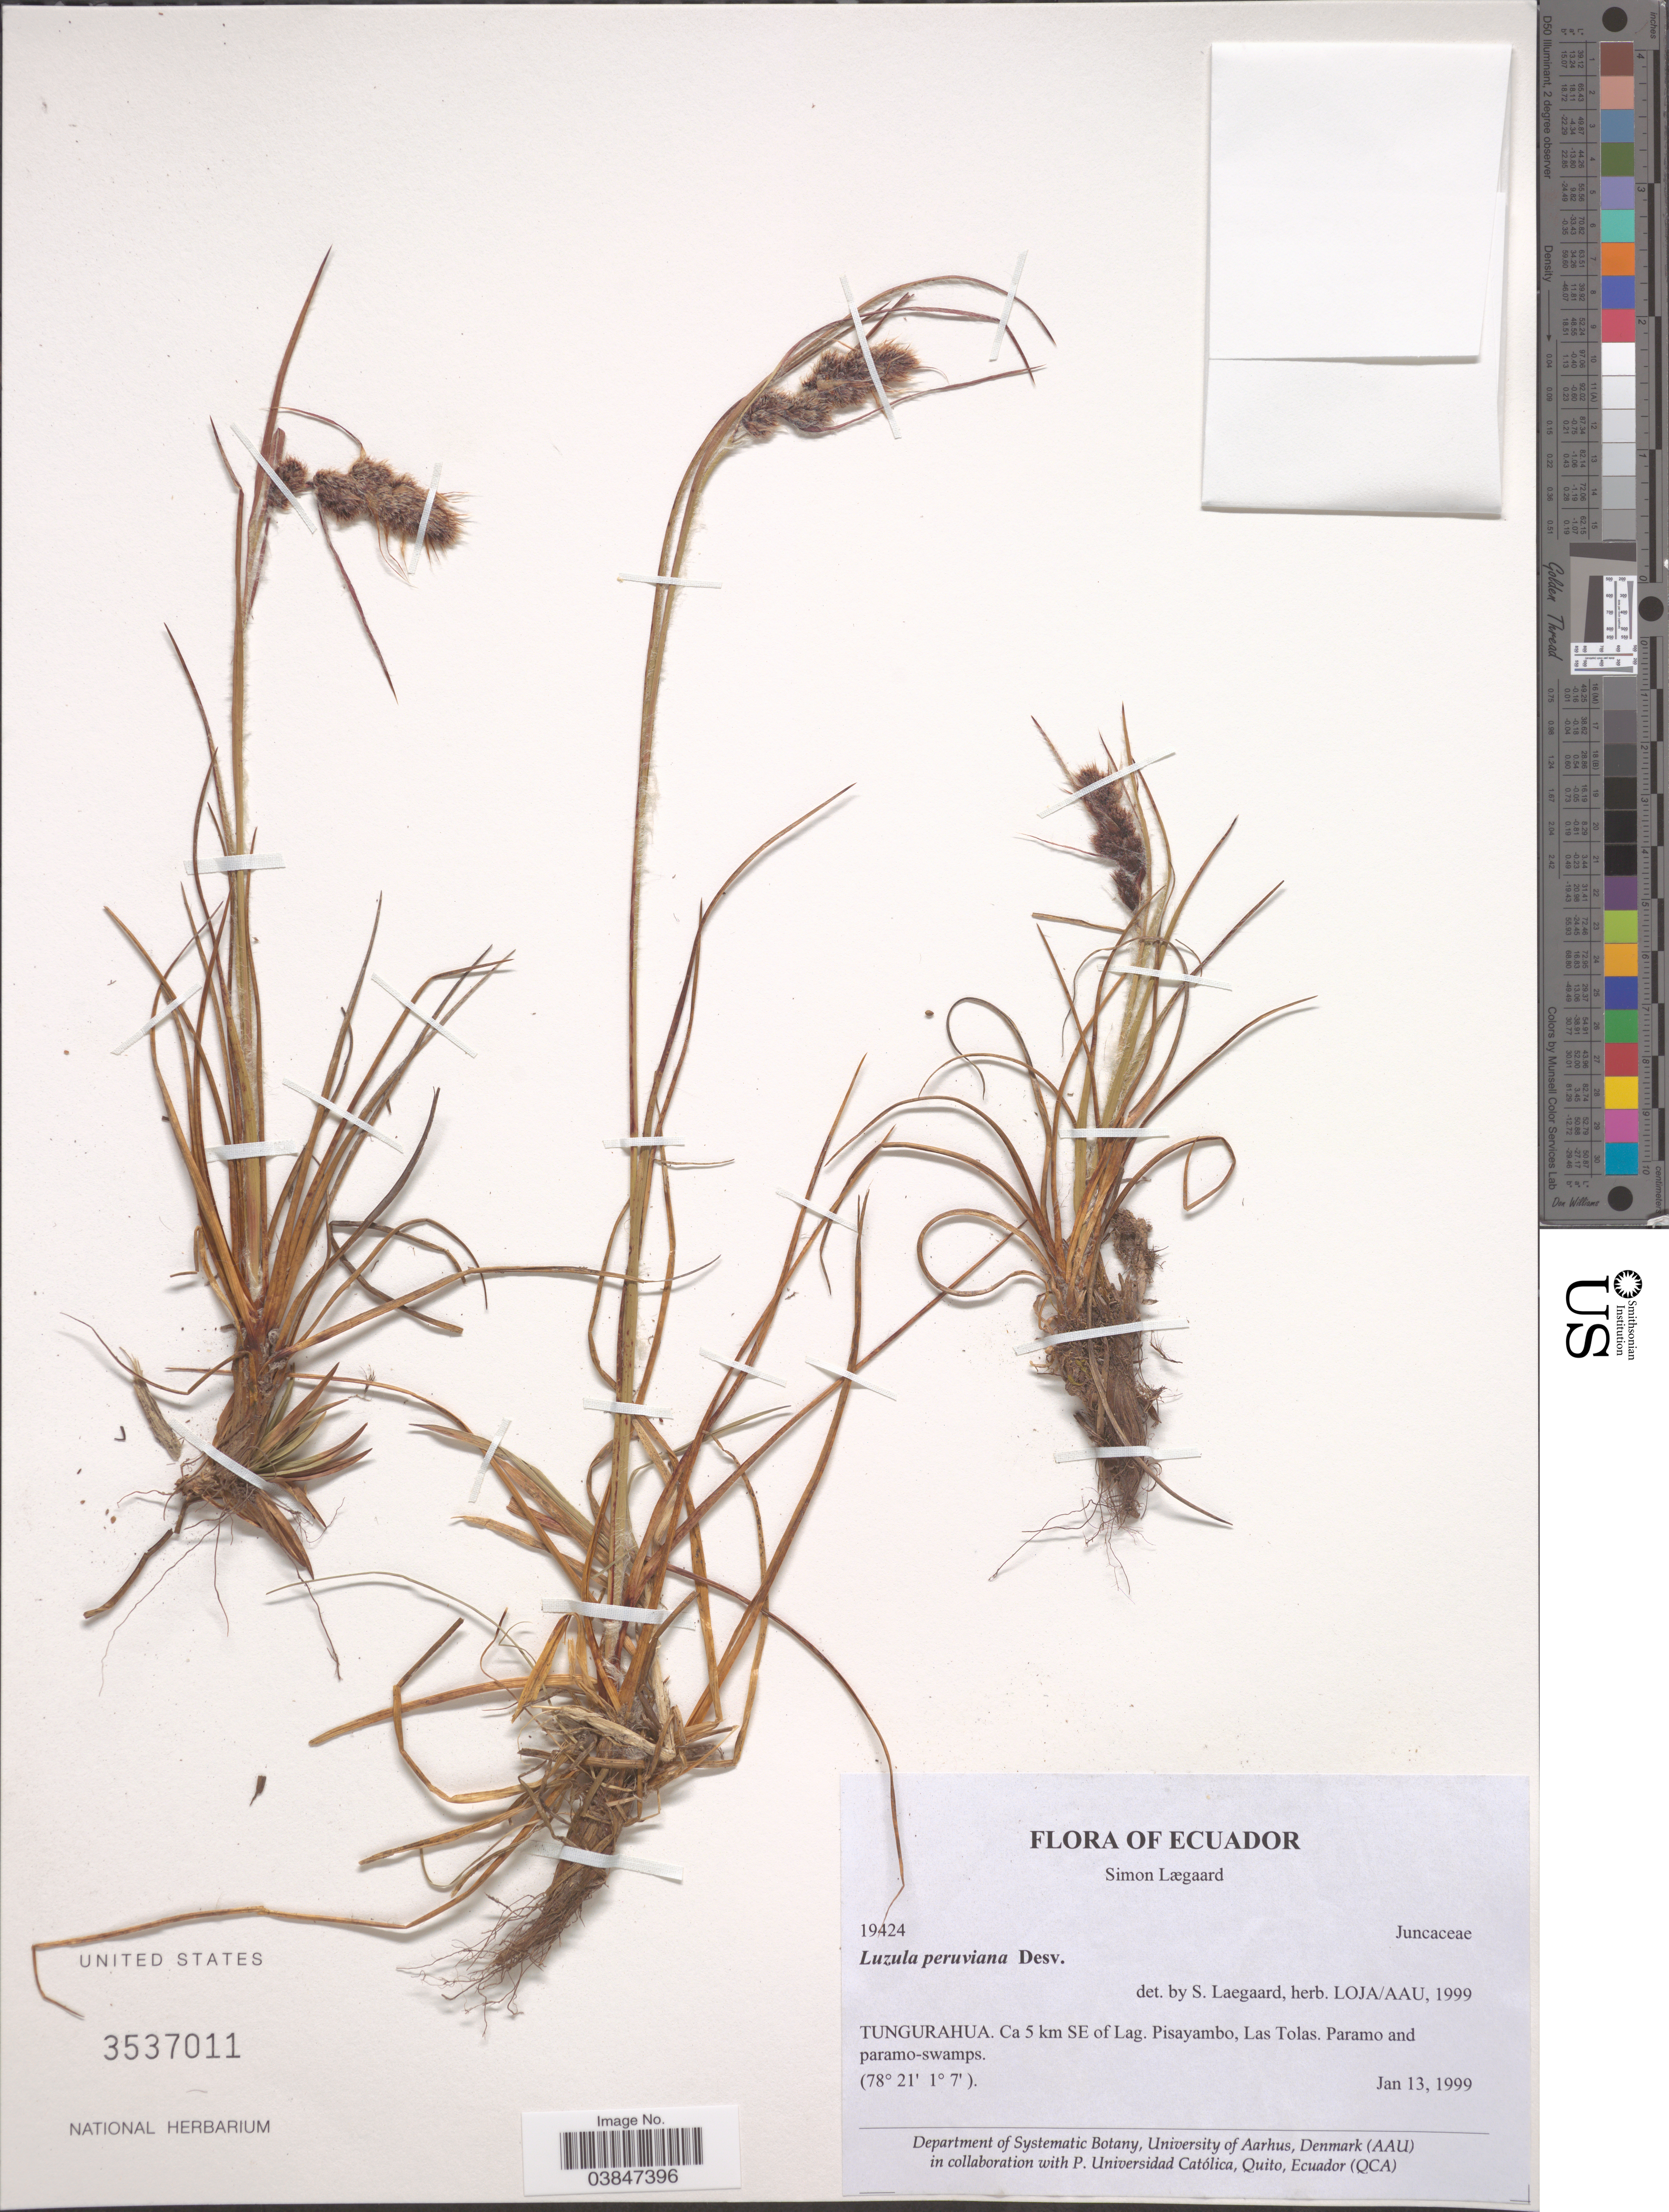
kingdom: Plantae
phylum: Tracheophyta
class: Liliopsida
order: Poales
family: Juncaceae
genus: Luzula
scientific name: Luzula peruviana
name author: Desv.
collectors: S. Lægaard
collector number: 19424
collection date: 1999-01-13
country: Ecuador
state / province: Tungurahua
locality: Ca 5 km SE of Lag. Pisayambo, Las Tolas. Paramo and paramo-swamps.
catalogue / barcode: US 3537011